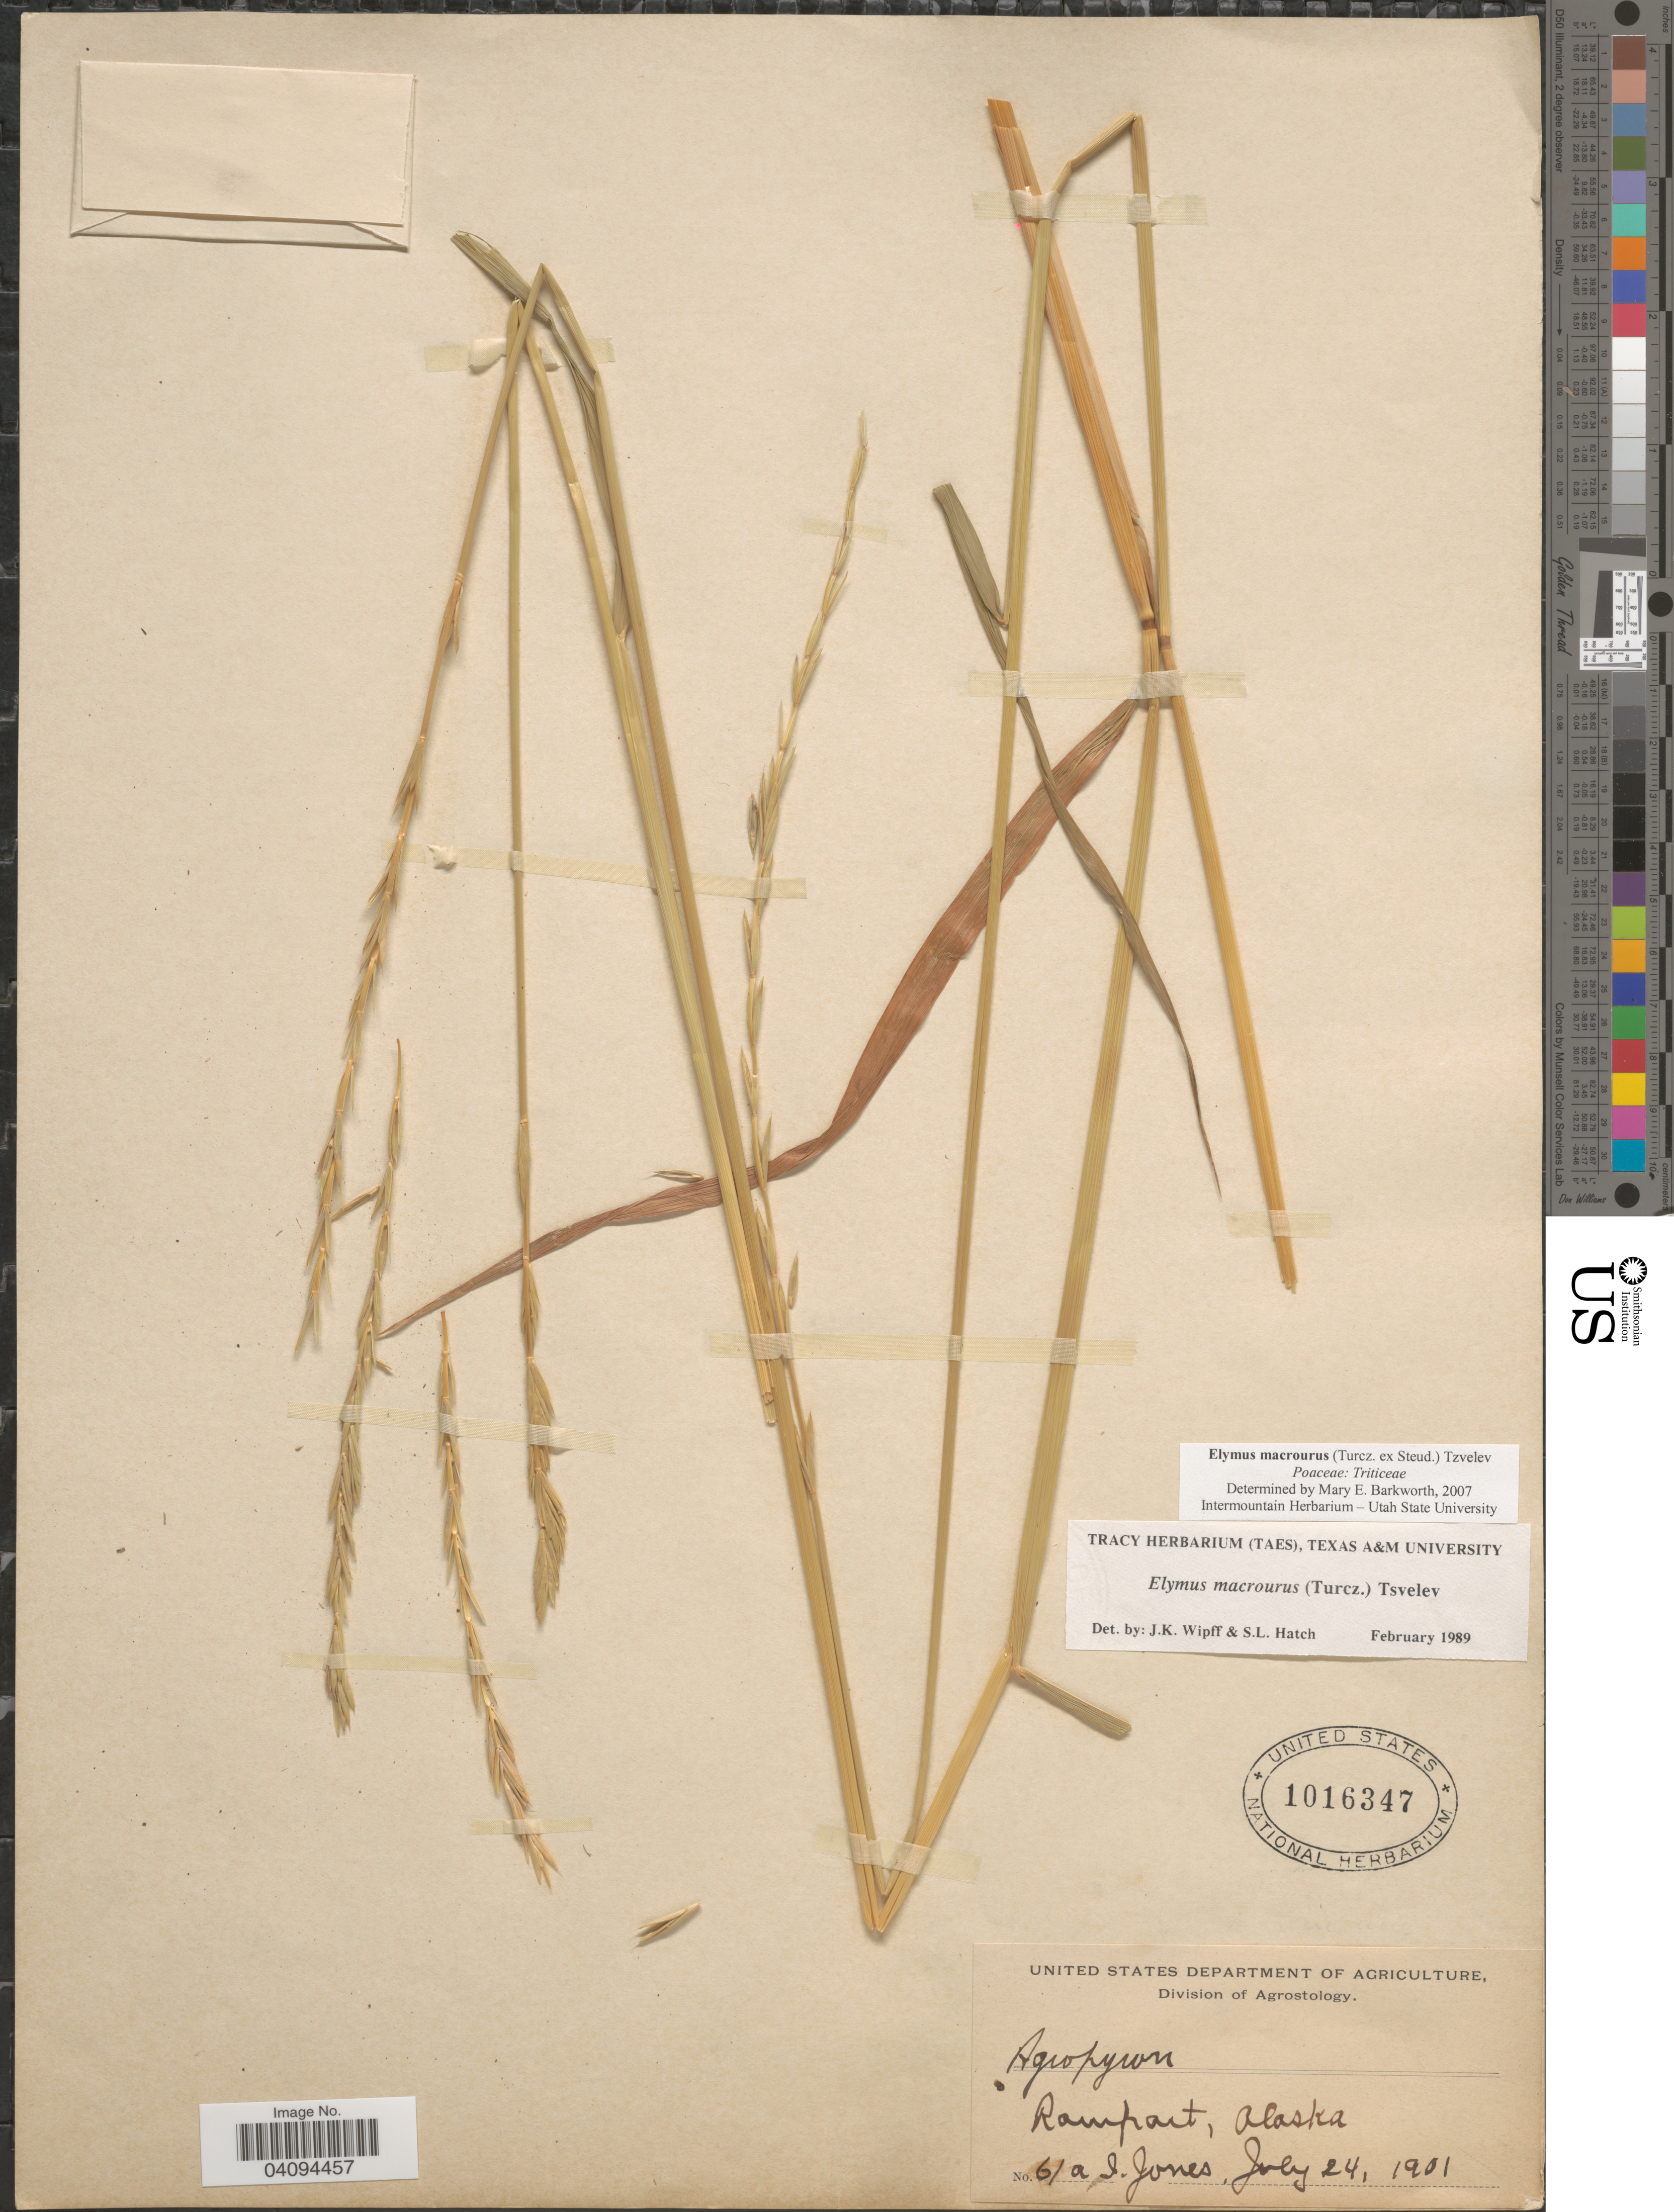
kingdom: Plantae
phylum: Tracheophyta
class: Liliopsida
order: Poales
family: Poaceae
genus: Elymus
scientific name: Elymus macrourus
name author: (Turcz. ex Steud.) Tzvelev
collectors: A. Jones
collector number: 61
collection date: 1901-07-24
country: United States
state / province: Alaska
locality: Rampart.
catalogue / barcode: US 1016347